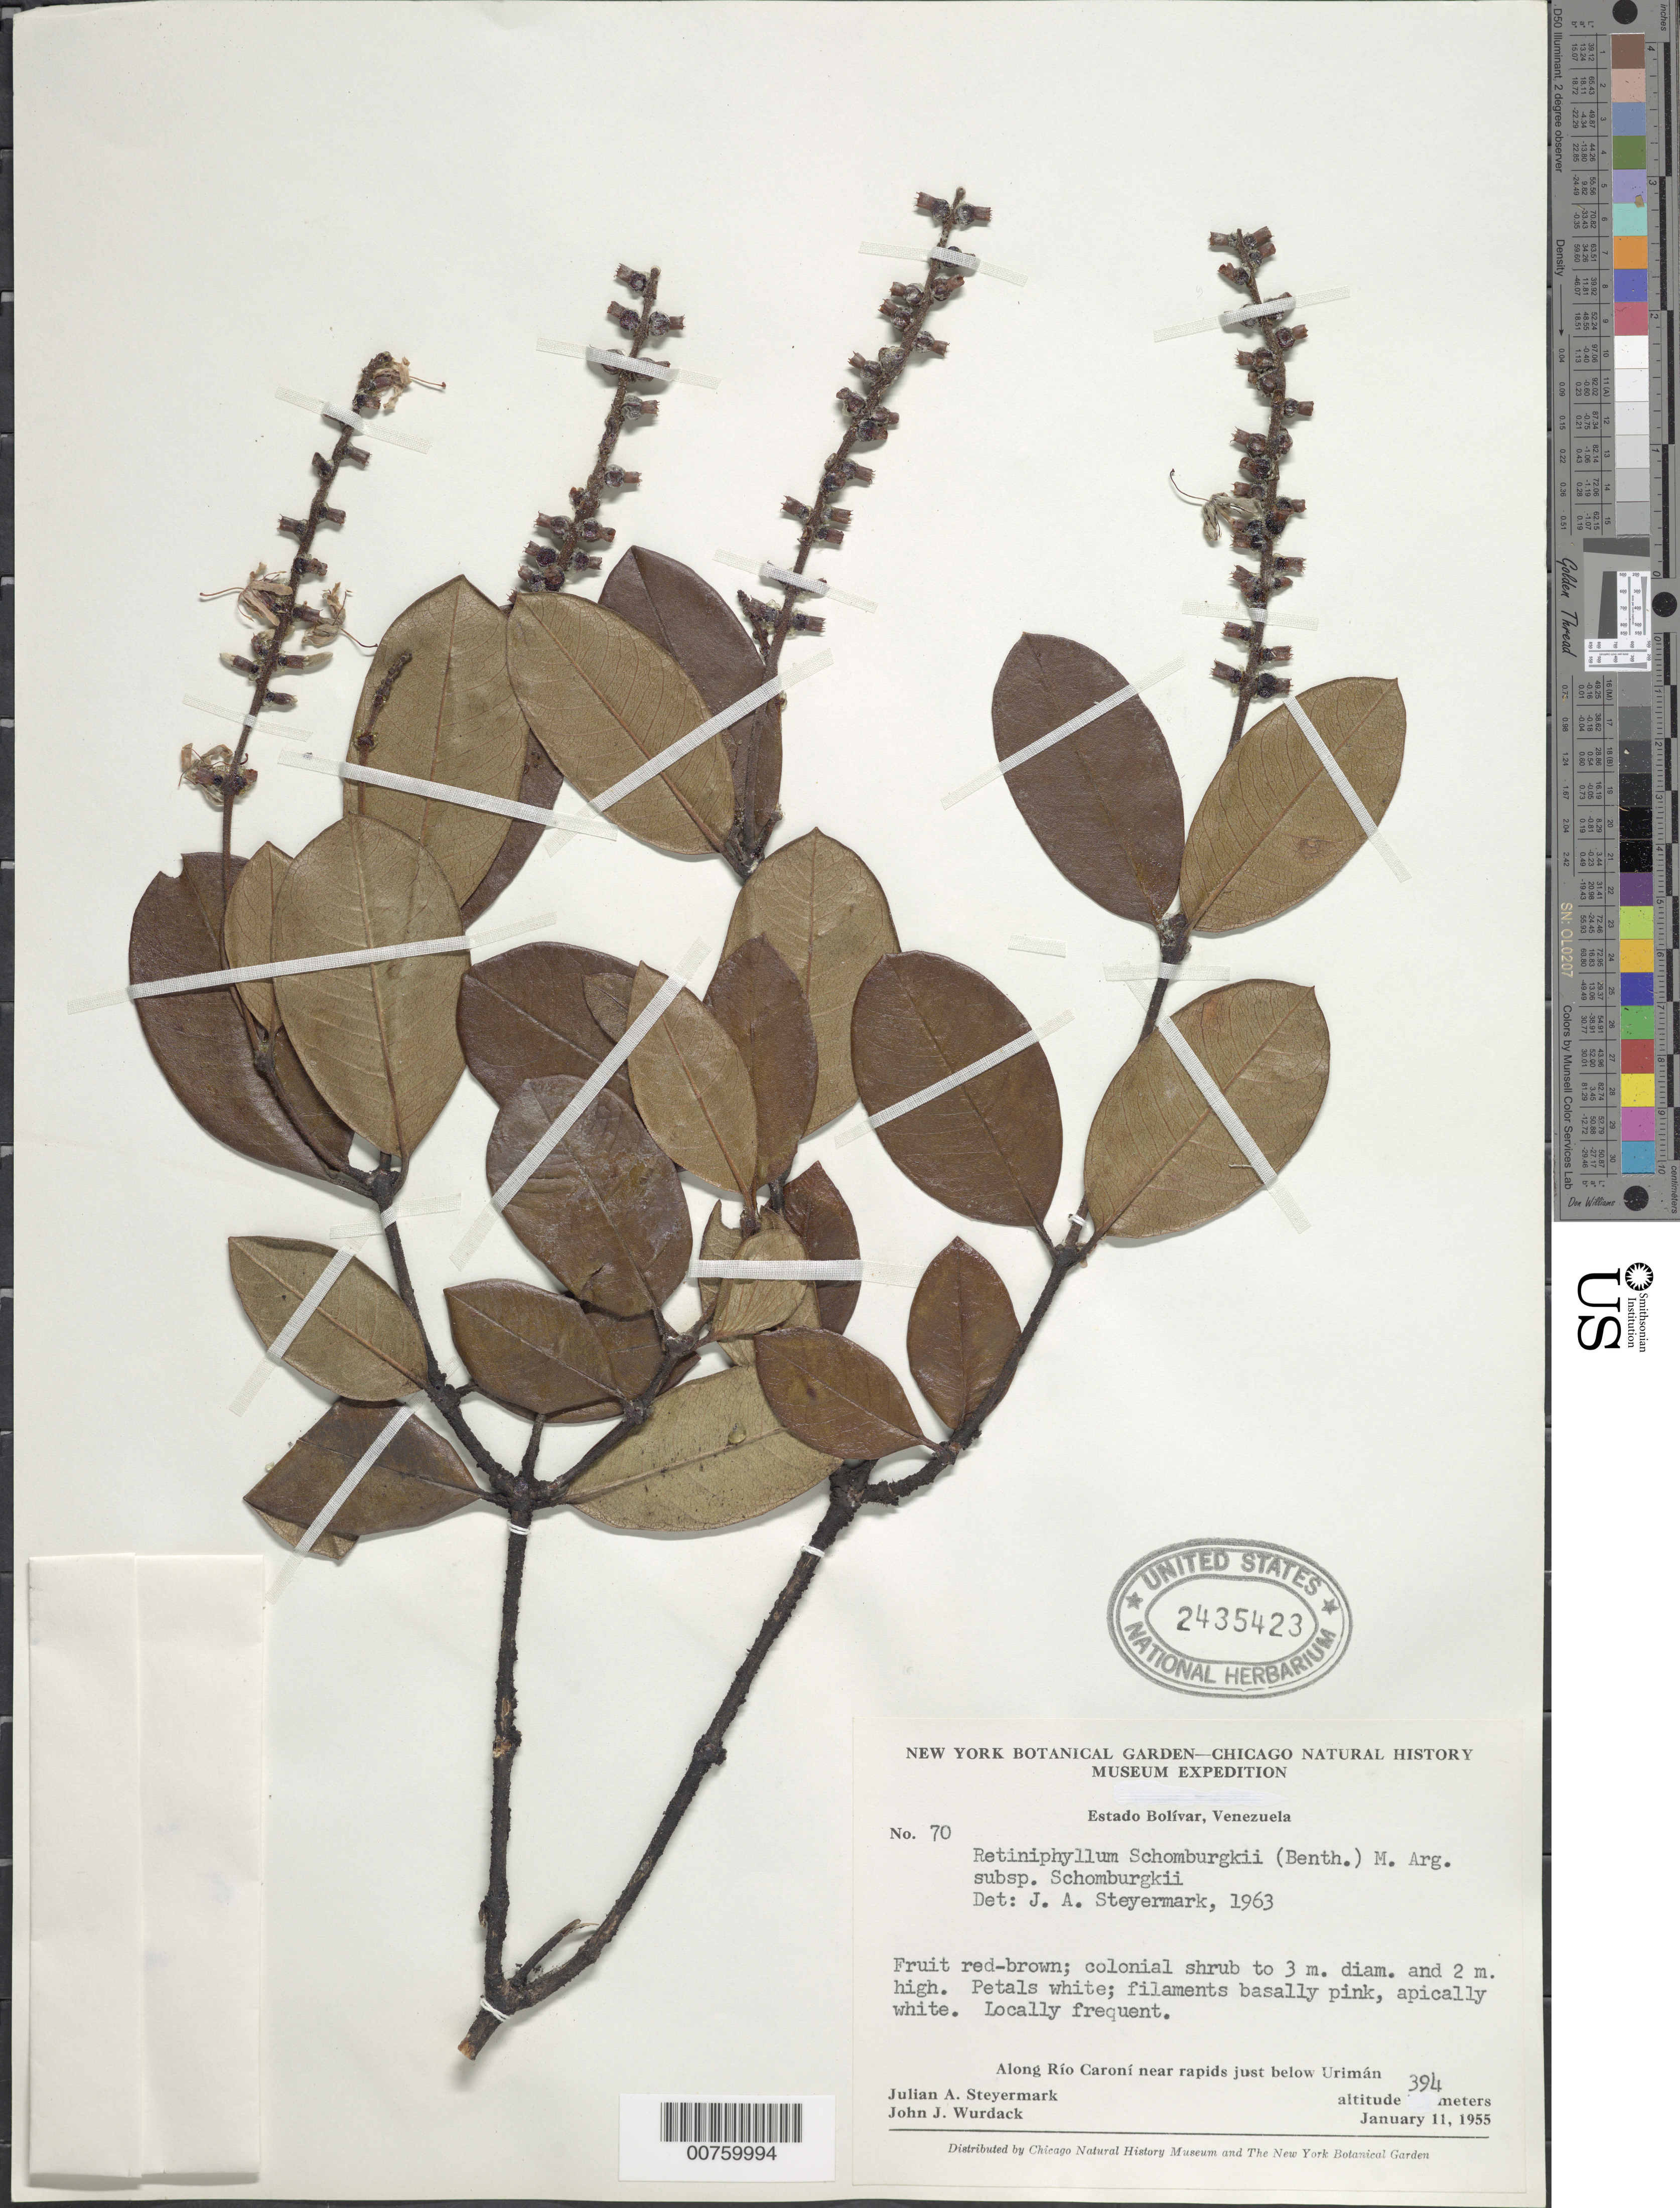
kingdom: Plantae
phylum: Tracheophyta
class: Magnoliopsida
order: Gentianales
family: Rubiaceae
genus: Retiniphyllum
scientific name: Retiniphyllum schomburgkii subsp. schomburgkii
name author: (Benth.) Müll. Arg.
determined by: Steyermark, Julian A., (VEN)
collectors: J. Steyermark & J. J. Wurdack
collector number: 55 70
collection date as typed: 11-Jan-55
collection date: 1955-01-11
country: Venezuela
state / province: Bolívar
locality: Río Caroní, near rapids just below Urimán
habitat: Along river near rapids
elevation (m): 394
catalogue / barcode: US 2435423